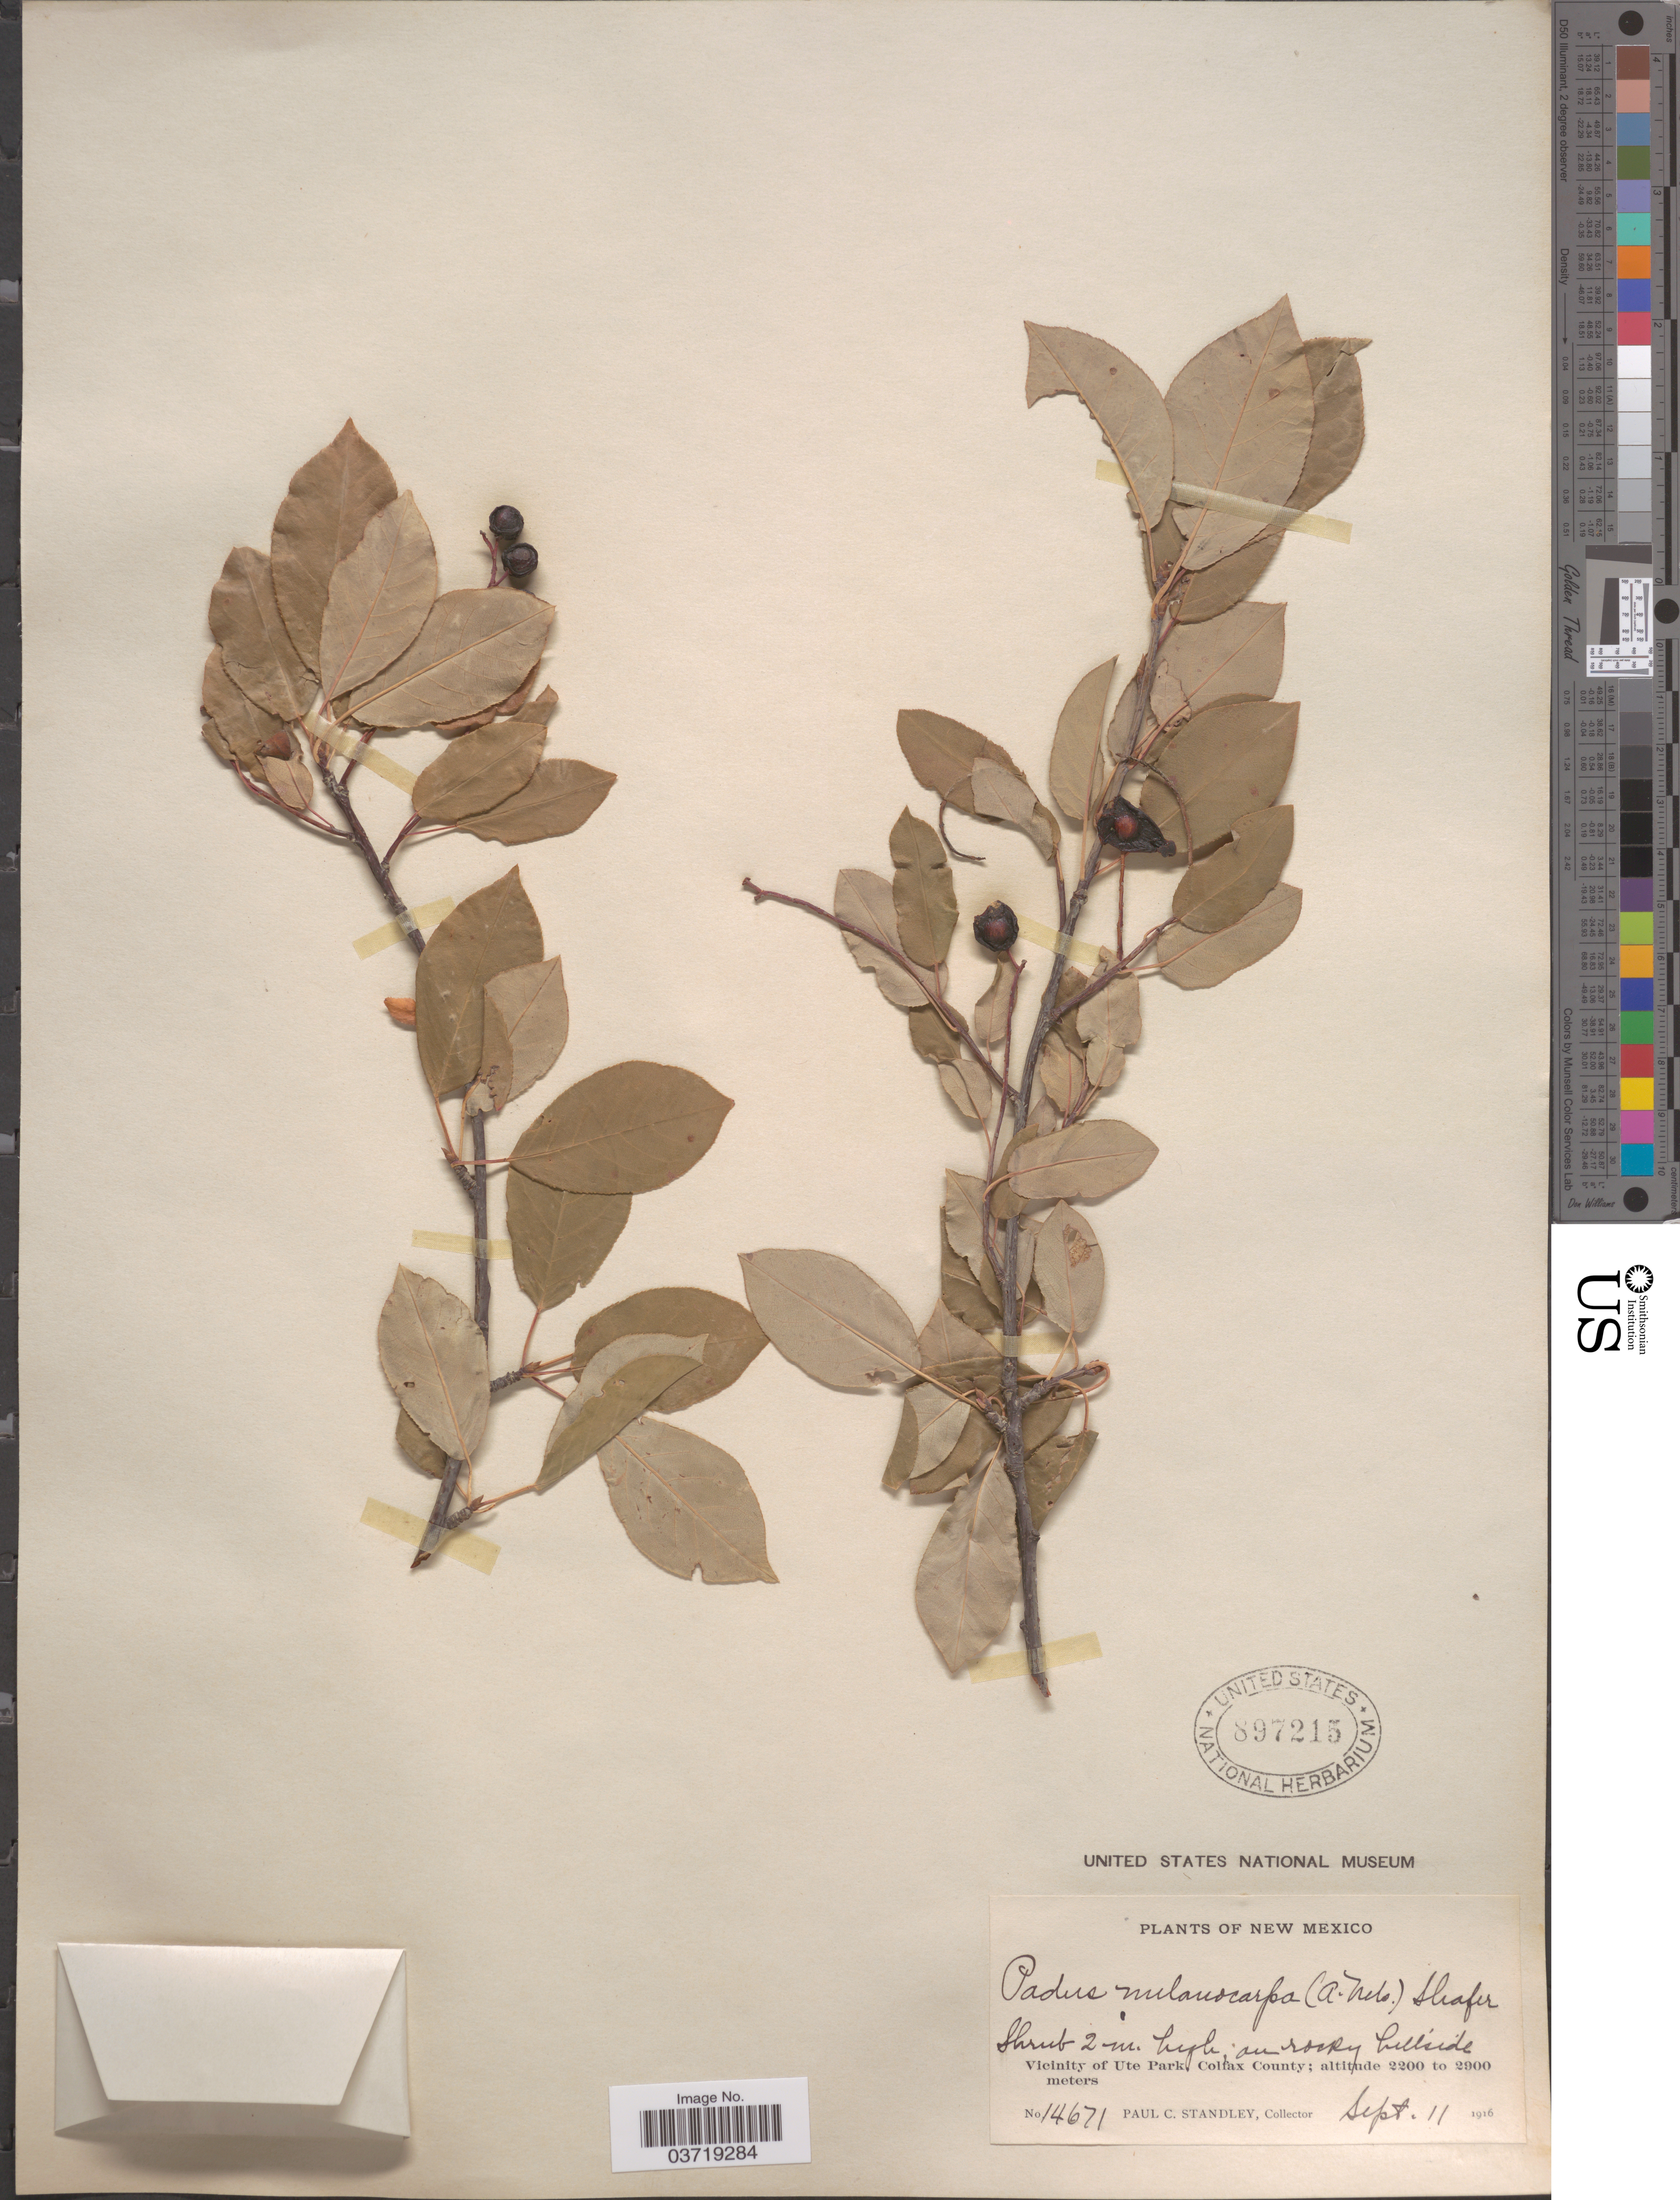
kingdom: Plantae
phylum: Tracheophyta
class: Magnoliopsida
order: Rosales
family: Rosaceae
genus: Prunus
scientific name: Prunus virginiana var. demissa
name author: (Nutt.) Torr.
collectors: P. C. Standley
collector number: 14671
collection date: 1916-09-11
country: United States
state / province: New Mexico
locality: On rocky hillside. Vicinity of Ute Park, Colfax County.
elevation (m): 2200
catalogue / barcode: US 897215